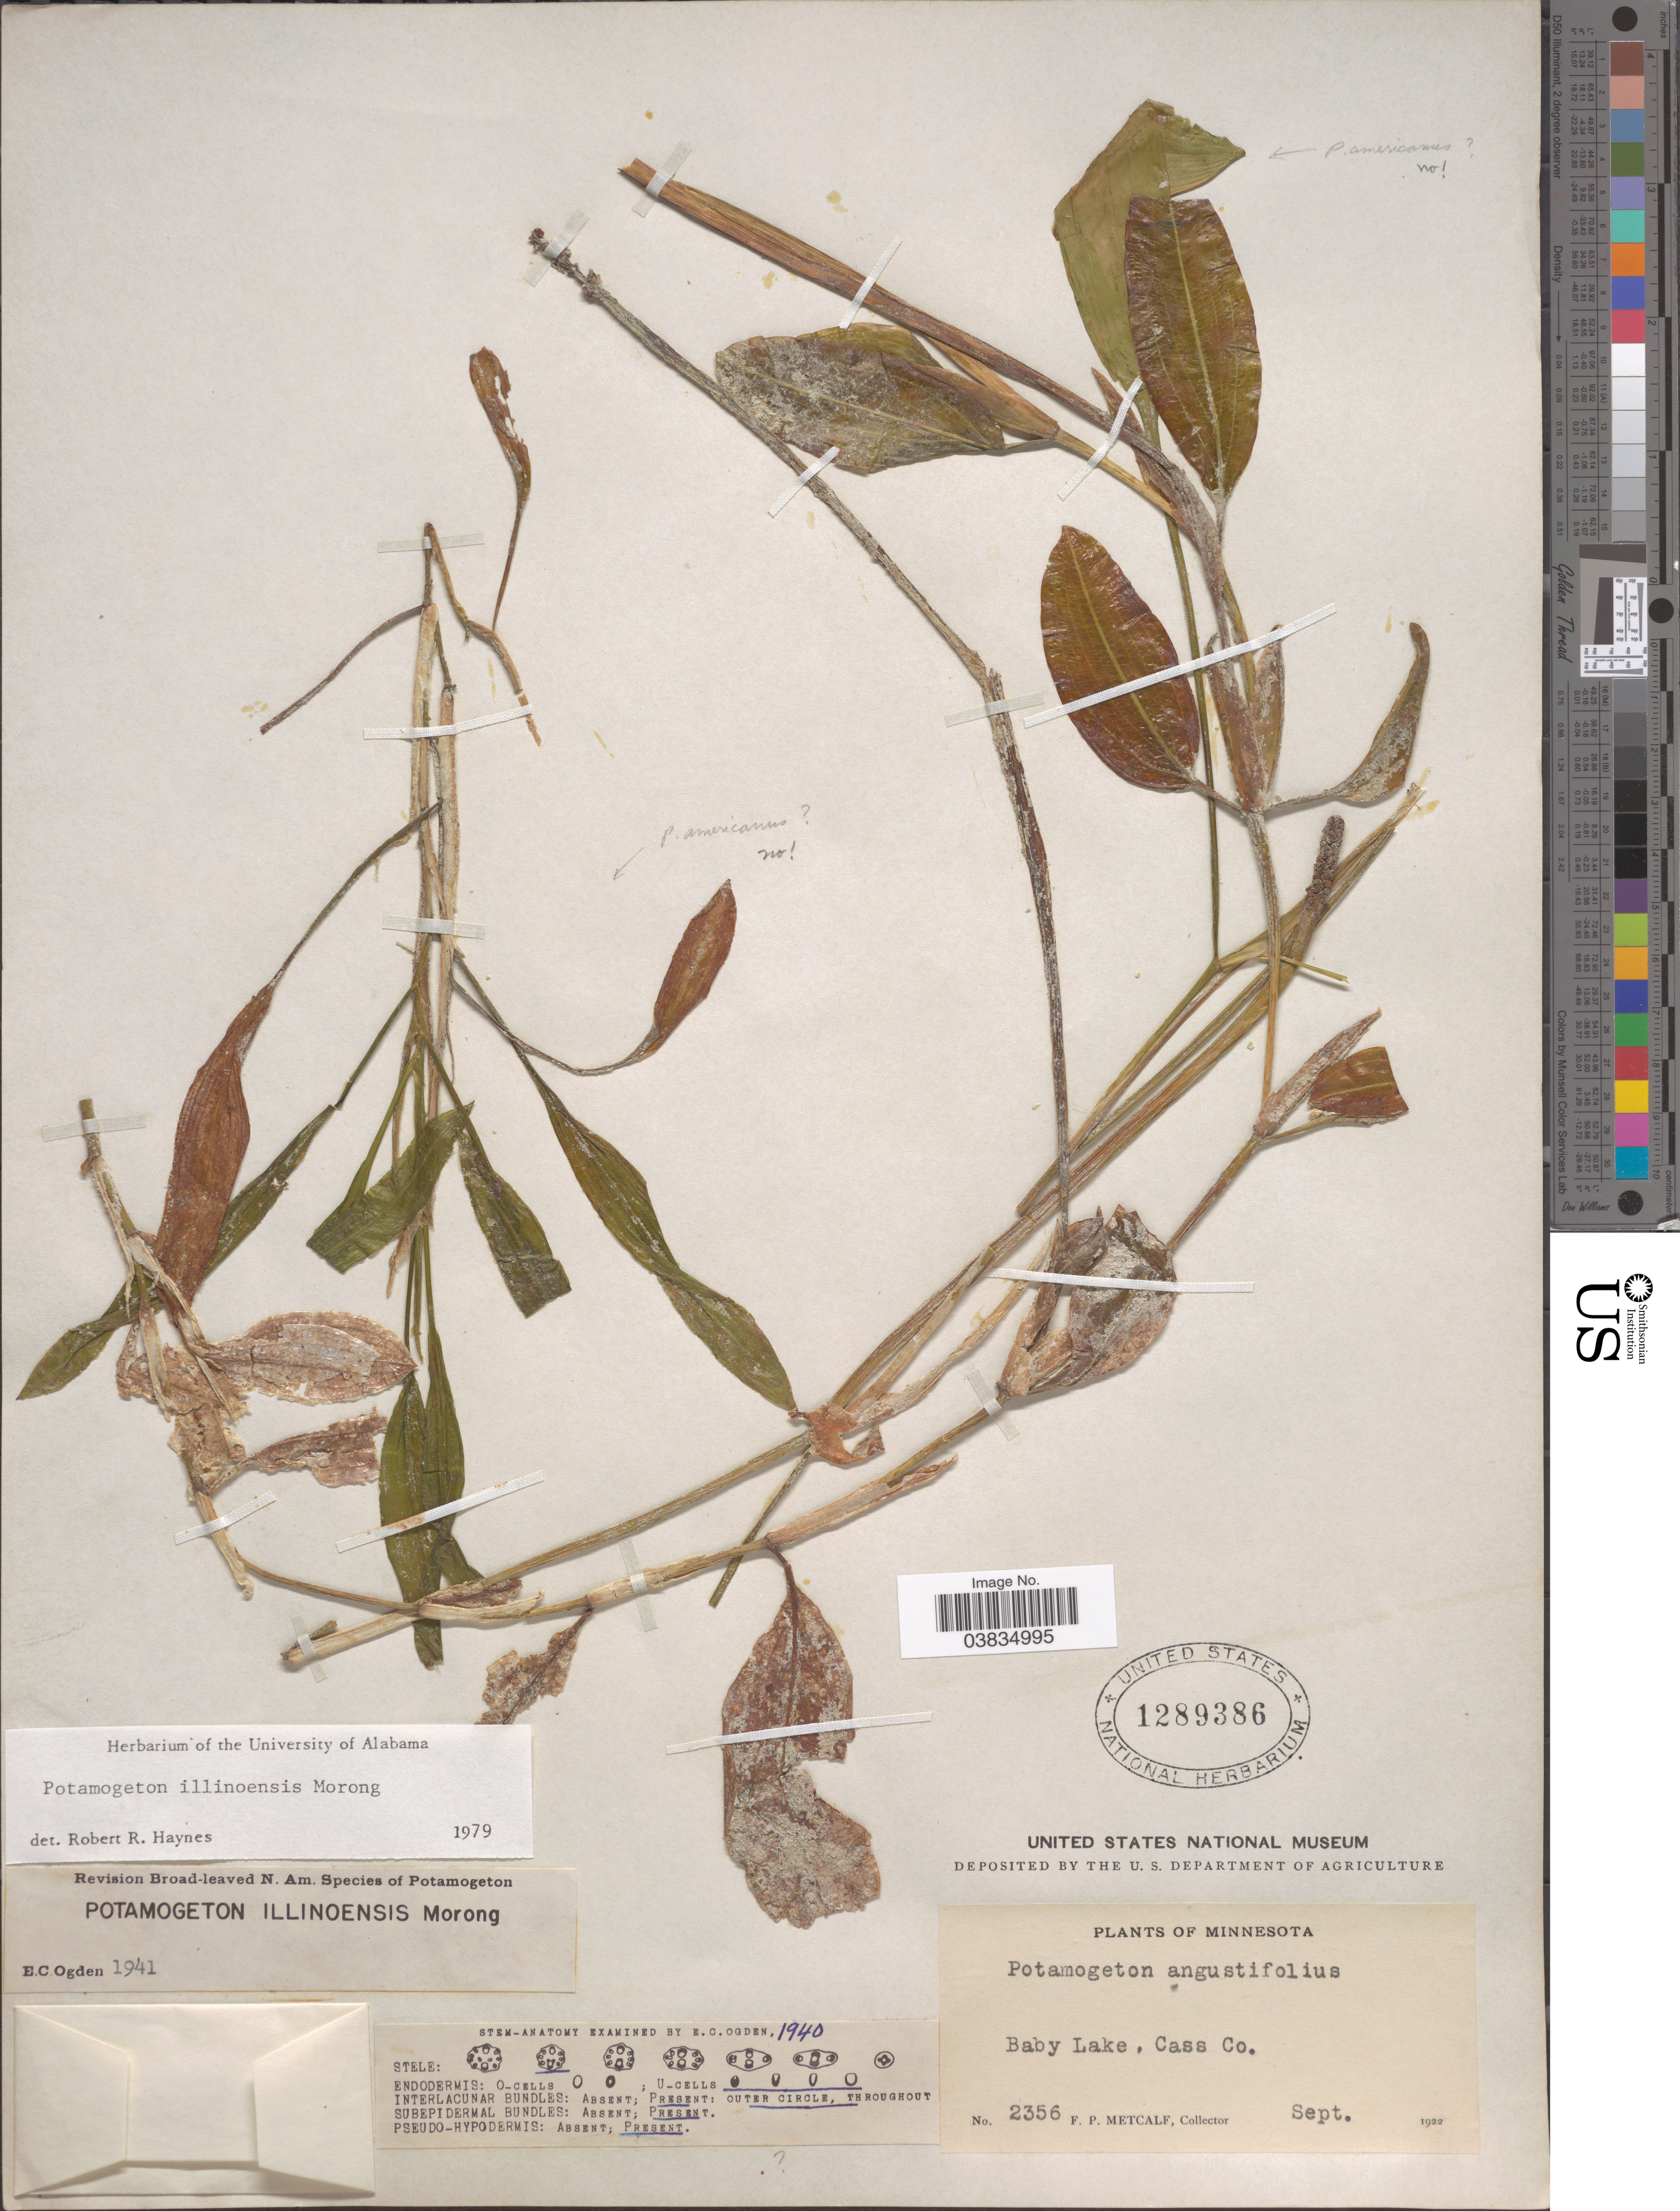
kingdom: Plantae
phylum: Tracheophyta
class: Liliopsida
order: Alismatales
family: Potamogetonaceae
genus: Potamogeton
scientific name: Potamogeton illinoensis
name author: Morong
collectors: F. Metcalf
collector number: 2356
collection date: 1922-09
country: United States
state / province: Minnesota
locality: Baby Lake, Cass Co.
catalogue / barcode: US 1289386